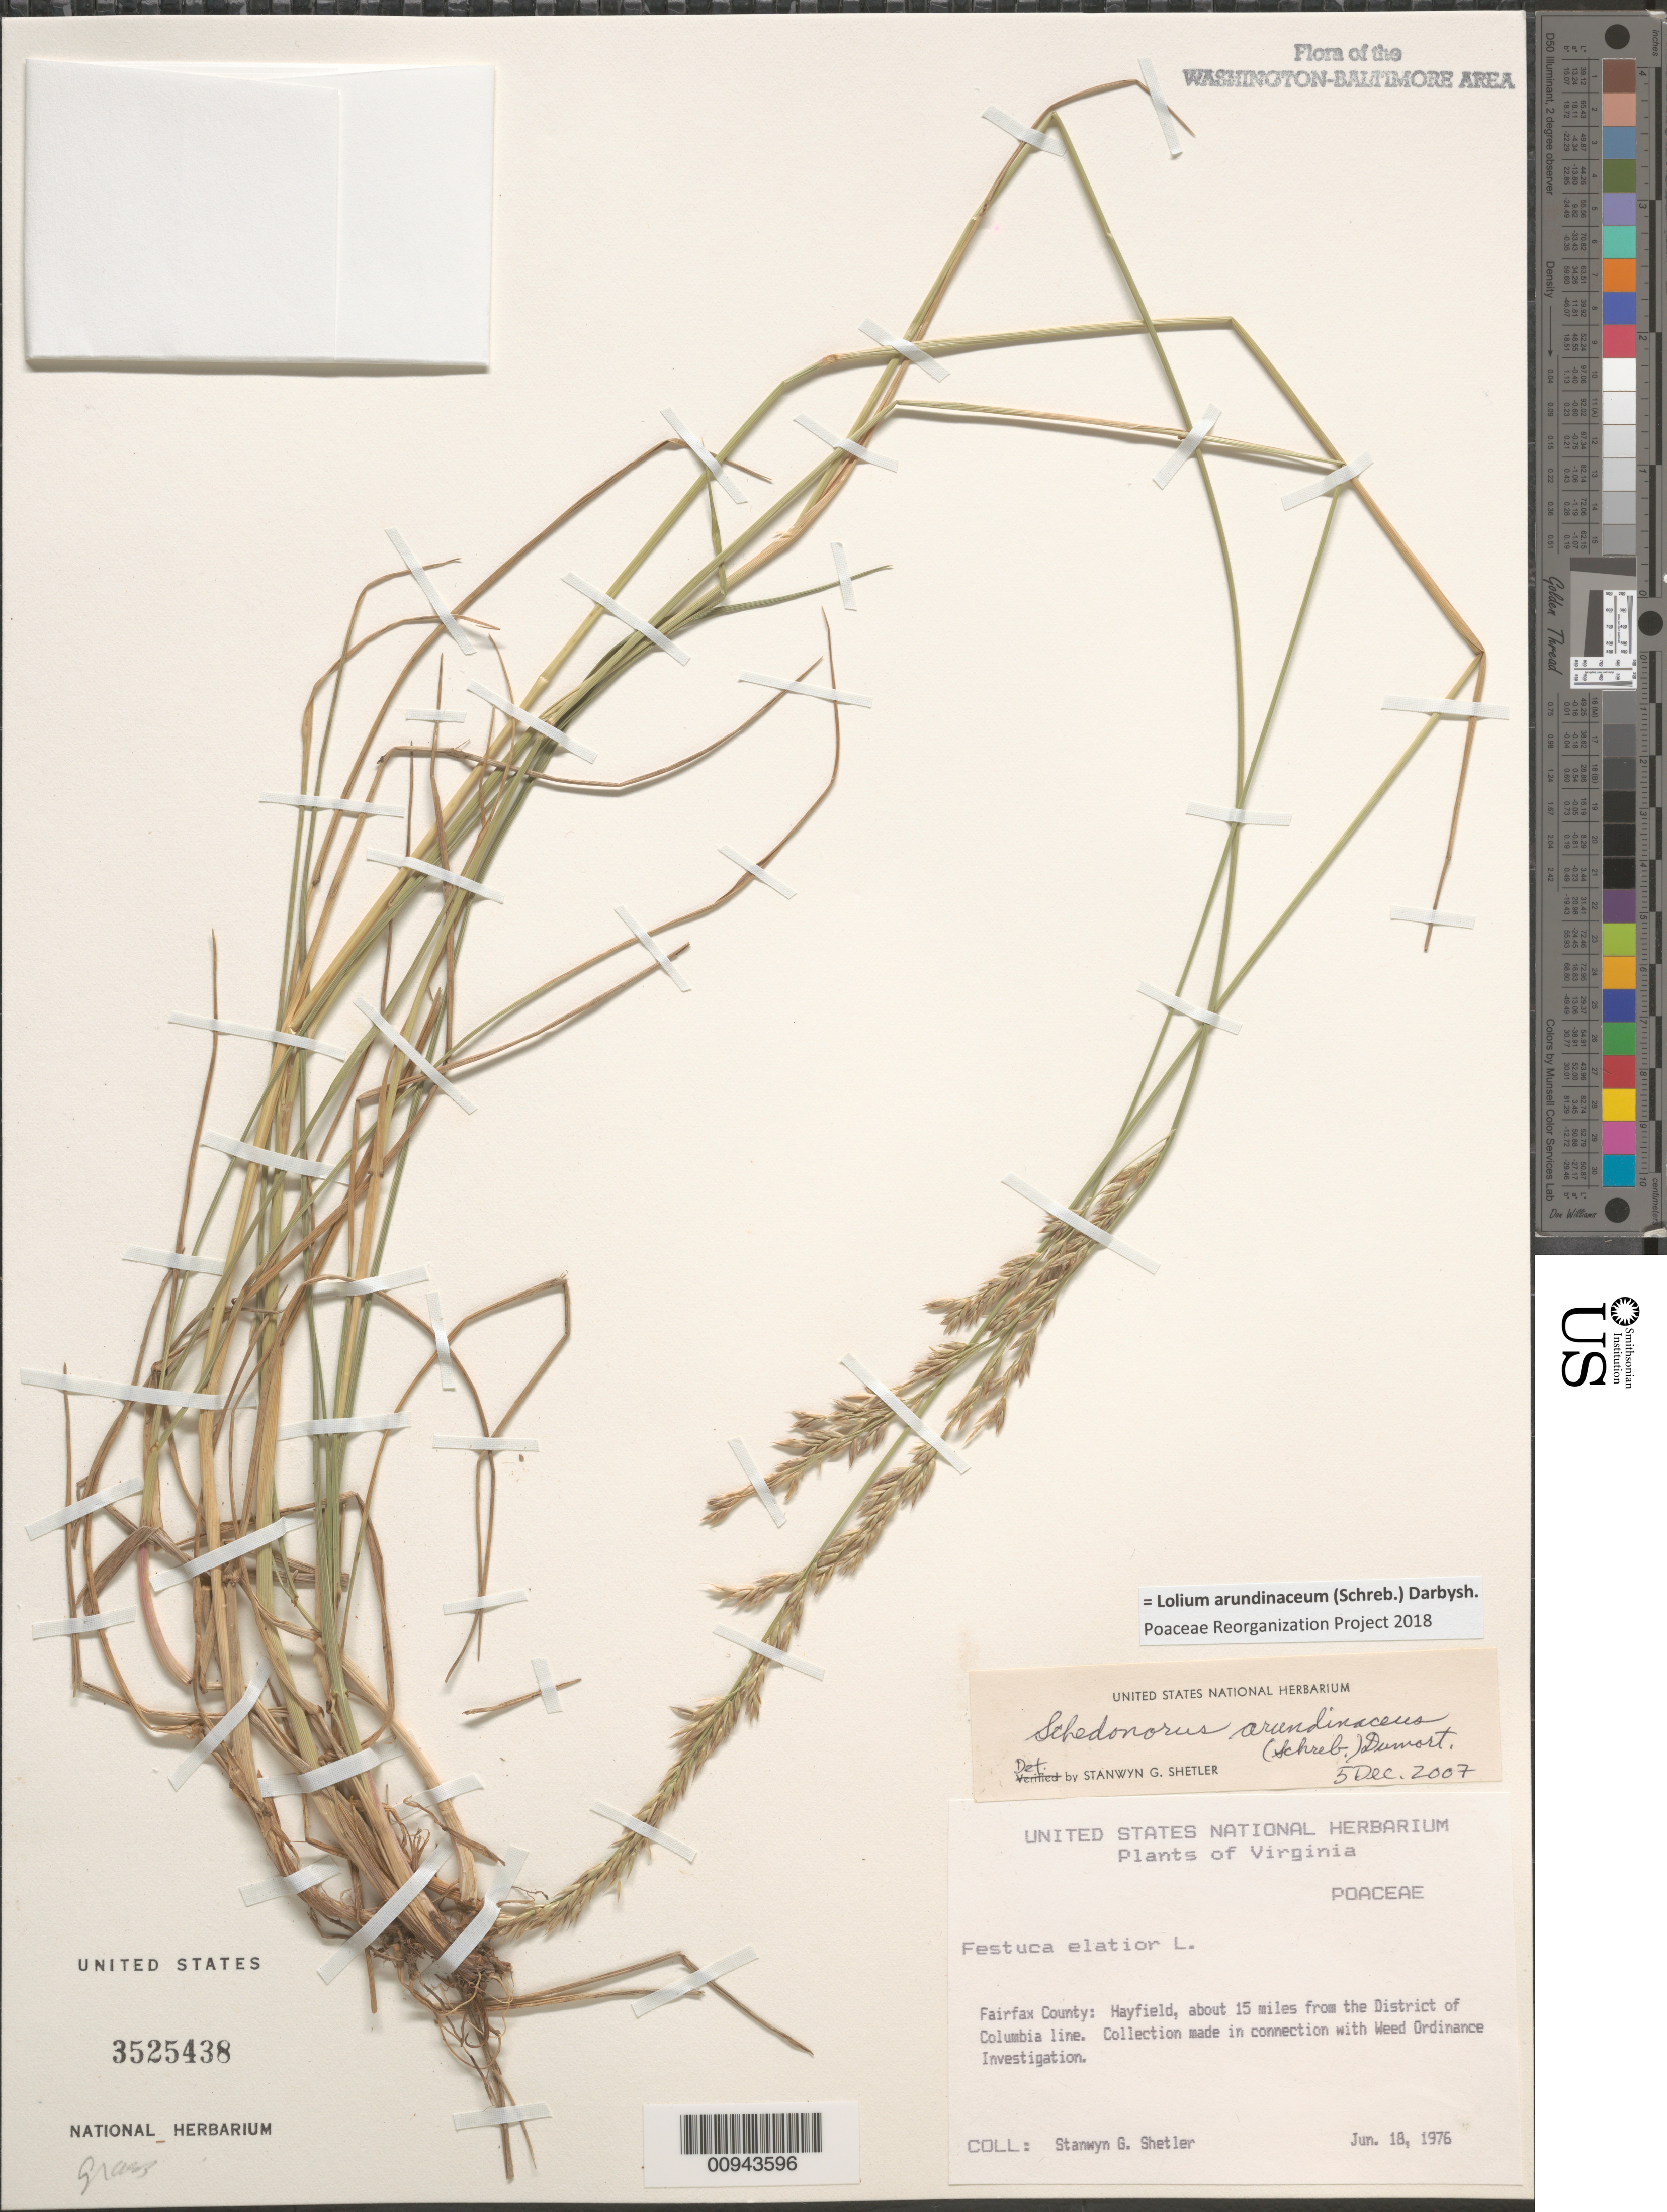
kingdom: Plantae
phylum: Tracheophyta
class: Liliopsida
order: Poales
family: Poaceae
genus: Lolium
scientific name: Lolium arundinaceum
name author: (Schreb.) Darbysh.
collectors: S. Shetler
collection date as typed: Jun. 18, 1976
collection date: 1976-06-18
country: United States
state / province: Virginia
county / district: Fairfax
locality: Hayfield, about 15 miles from the District of Columbia line. Collection made in connection with Weed Ordinance Investigation.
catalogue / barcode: US 3525438